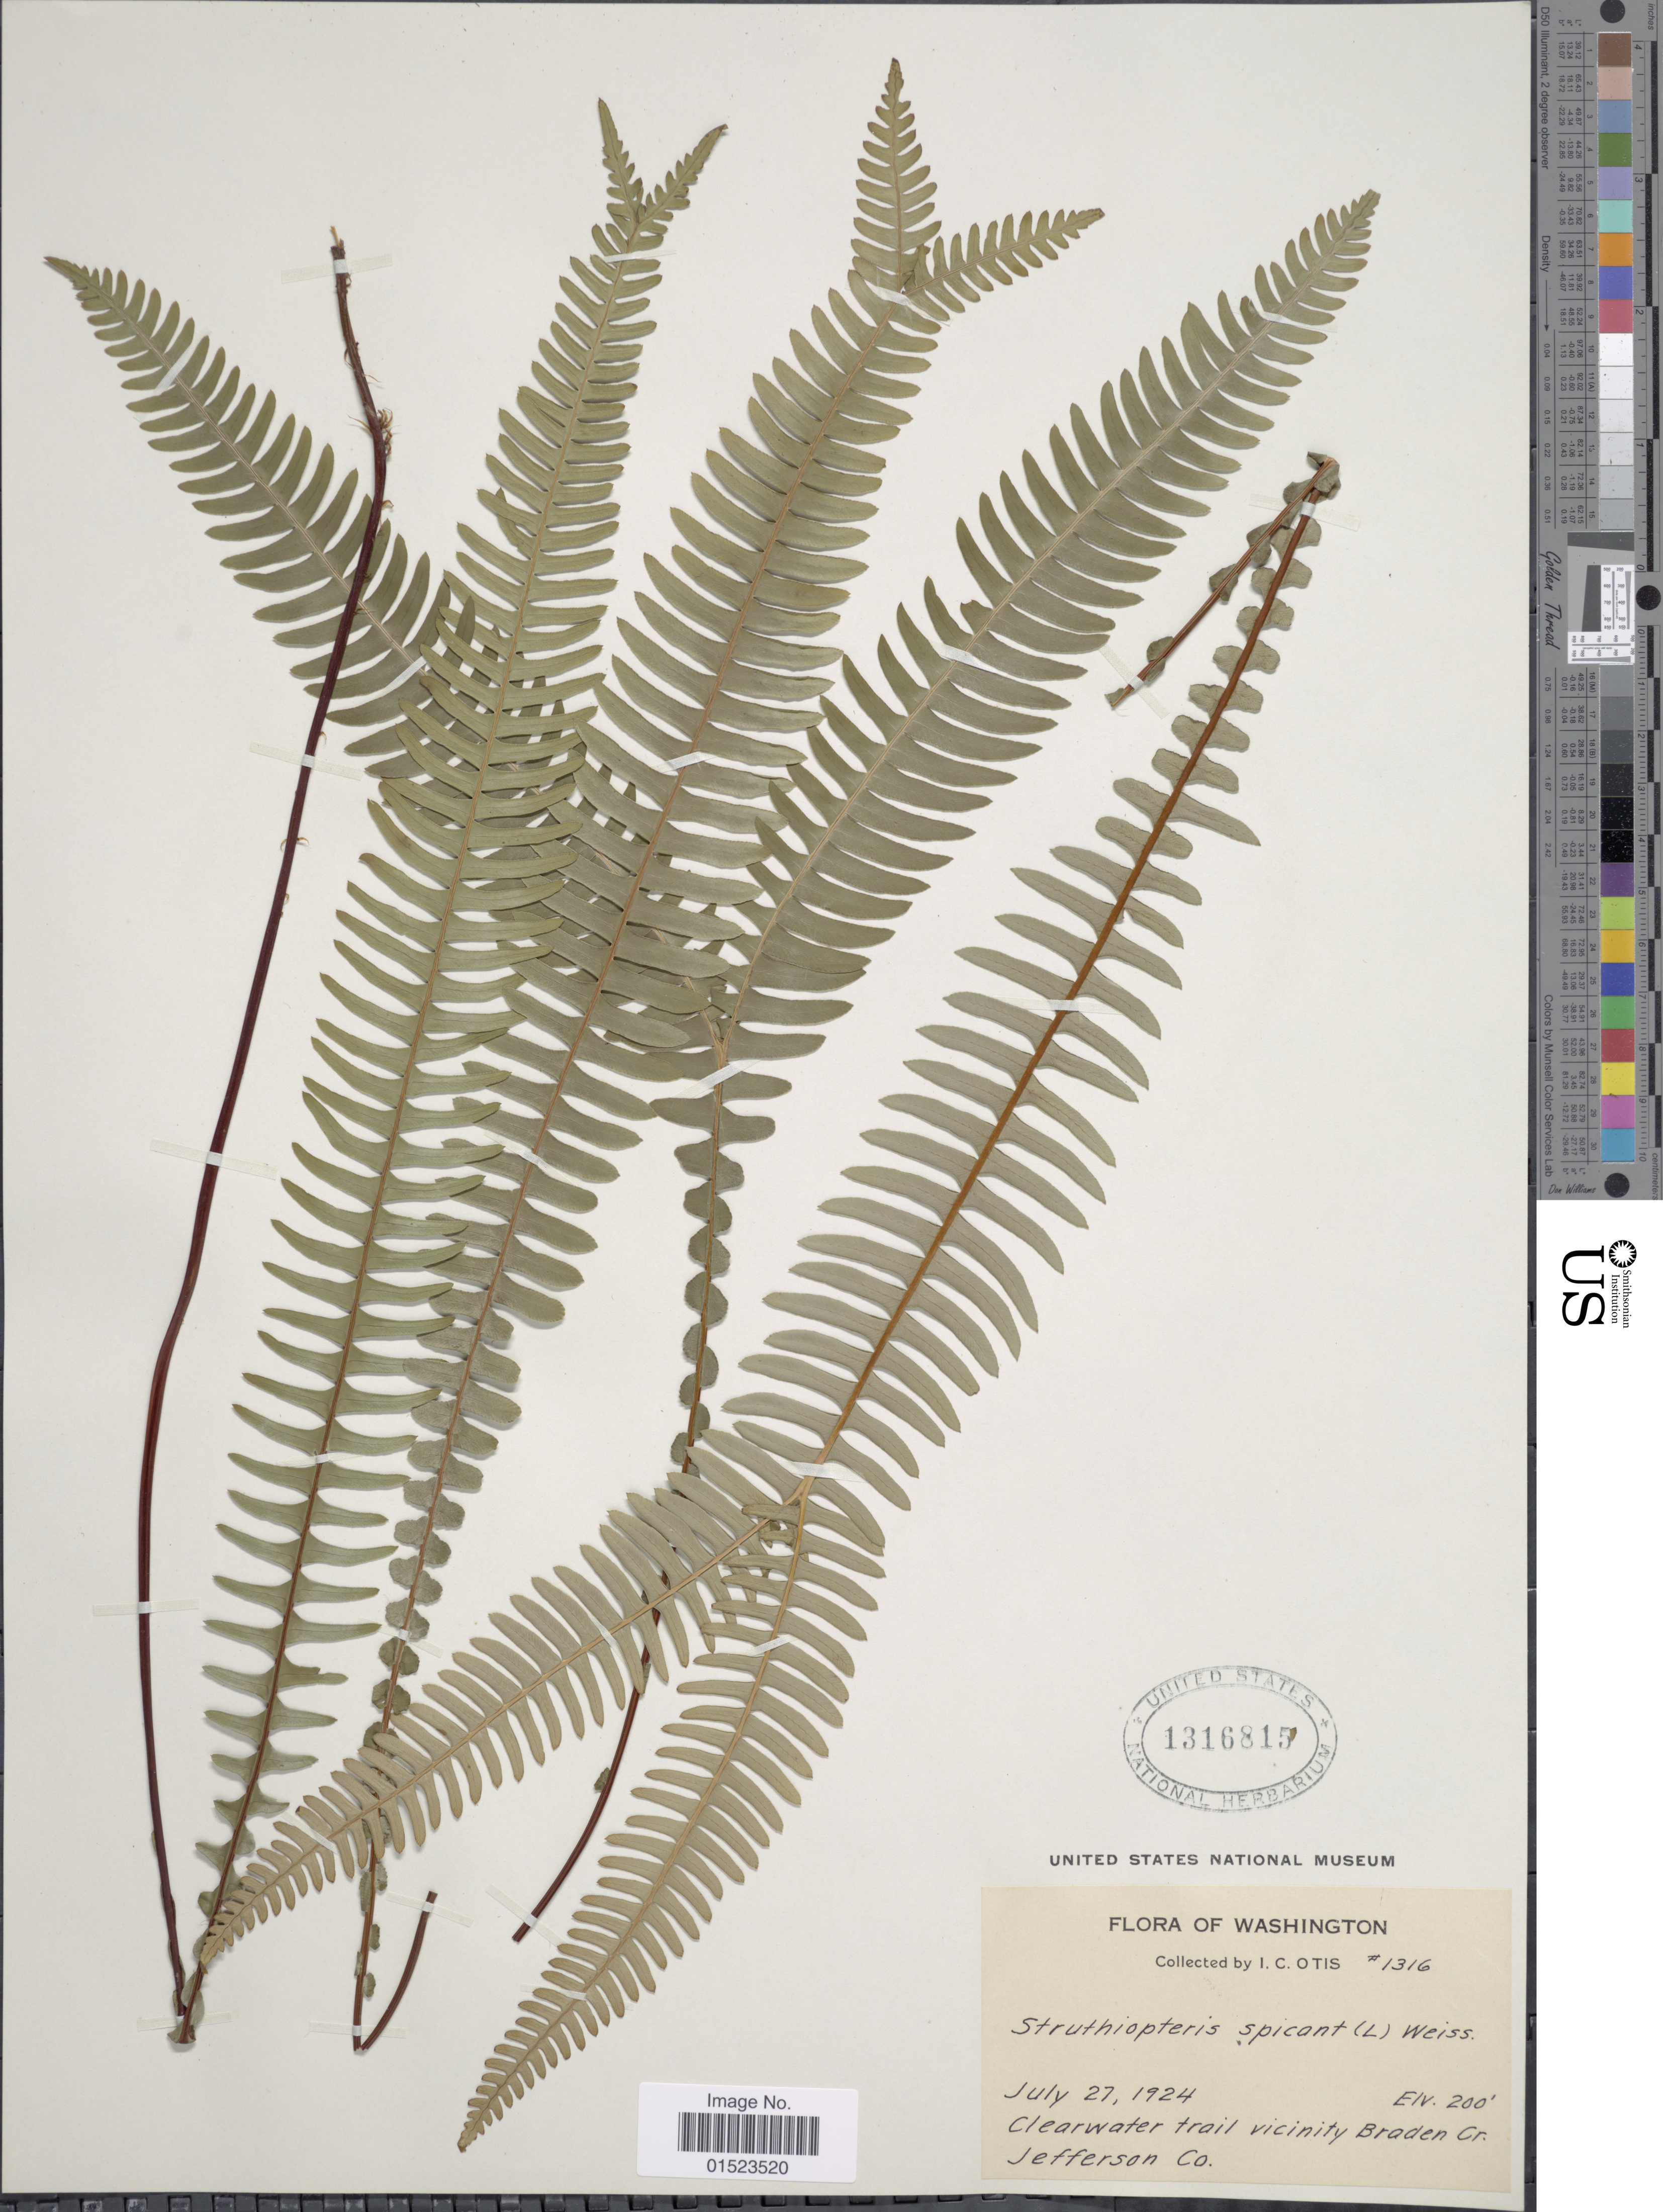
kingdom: Plantae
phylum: Tracheophyta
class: Polypodiopsida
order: Polypodiales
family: Blechnaceae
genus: Blechnum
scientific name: Blechnum spicant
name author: (L.) Sm.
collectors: I. C. Otis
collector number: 1316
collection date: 1924-07-27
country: United States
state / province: Washington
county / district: Jefferson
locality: Clearwater trail vicinity Braden Cr., Jefferson Co.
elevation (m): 61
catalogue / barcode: US 1316815